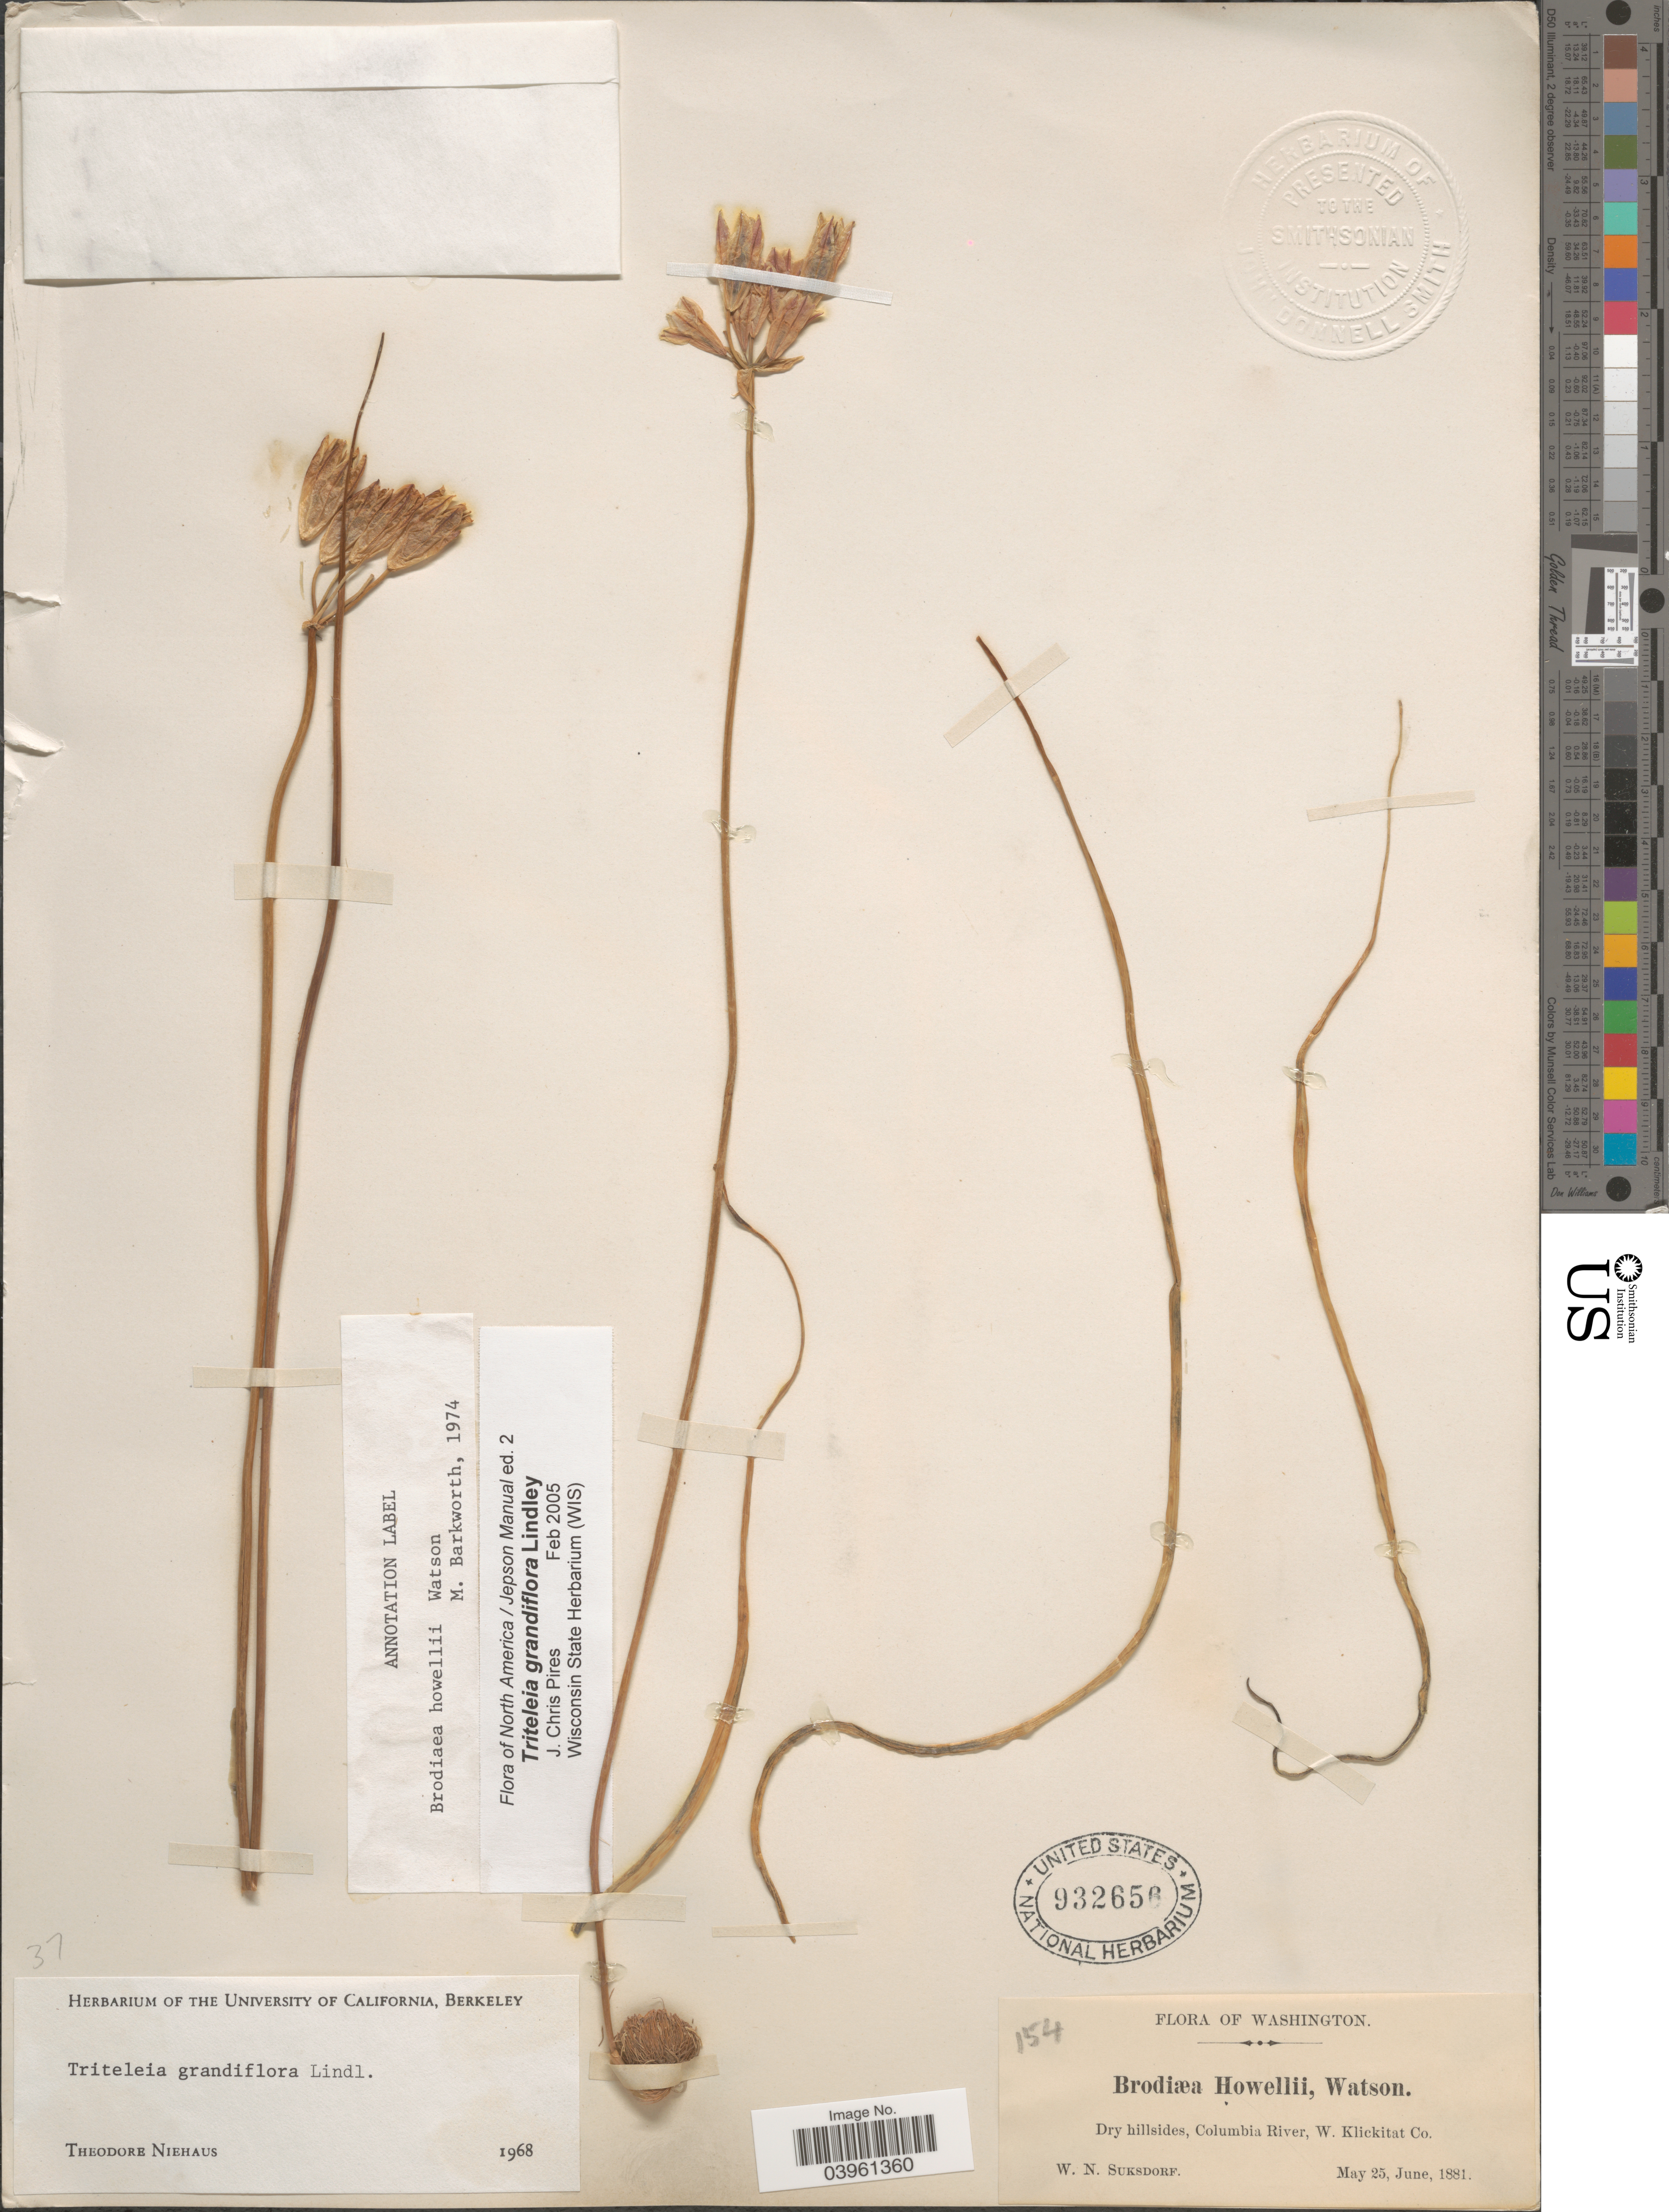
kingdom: Plantae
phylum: Tracheophyta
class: Liliopsida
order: Asparagales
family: Asparagaceae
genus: Triteleia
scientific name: Triteleia grandiflora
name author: Lindl.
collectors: W. N. Suksdorf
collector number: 154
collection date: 1881-05-25/1881-06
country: United States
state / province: Washington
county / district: Klickitat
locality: Columbia River, W. Klickitat Co.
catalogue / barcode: US 932656